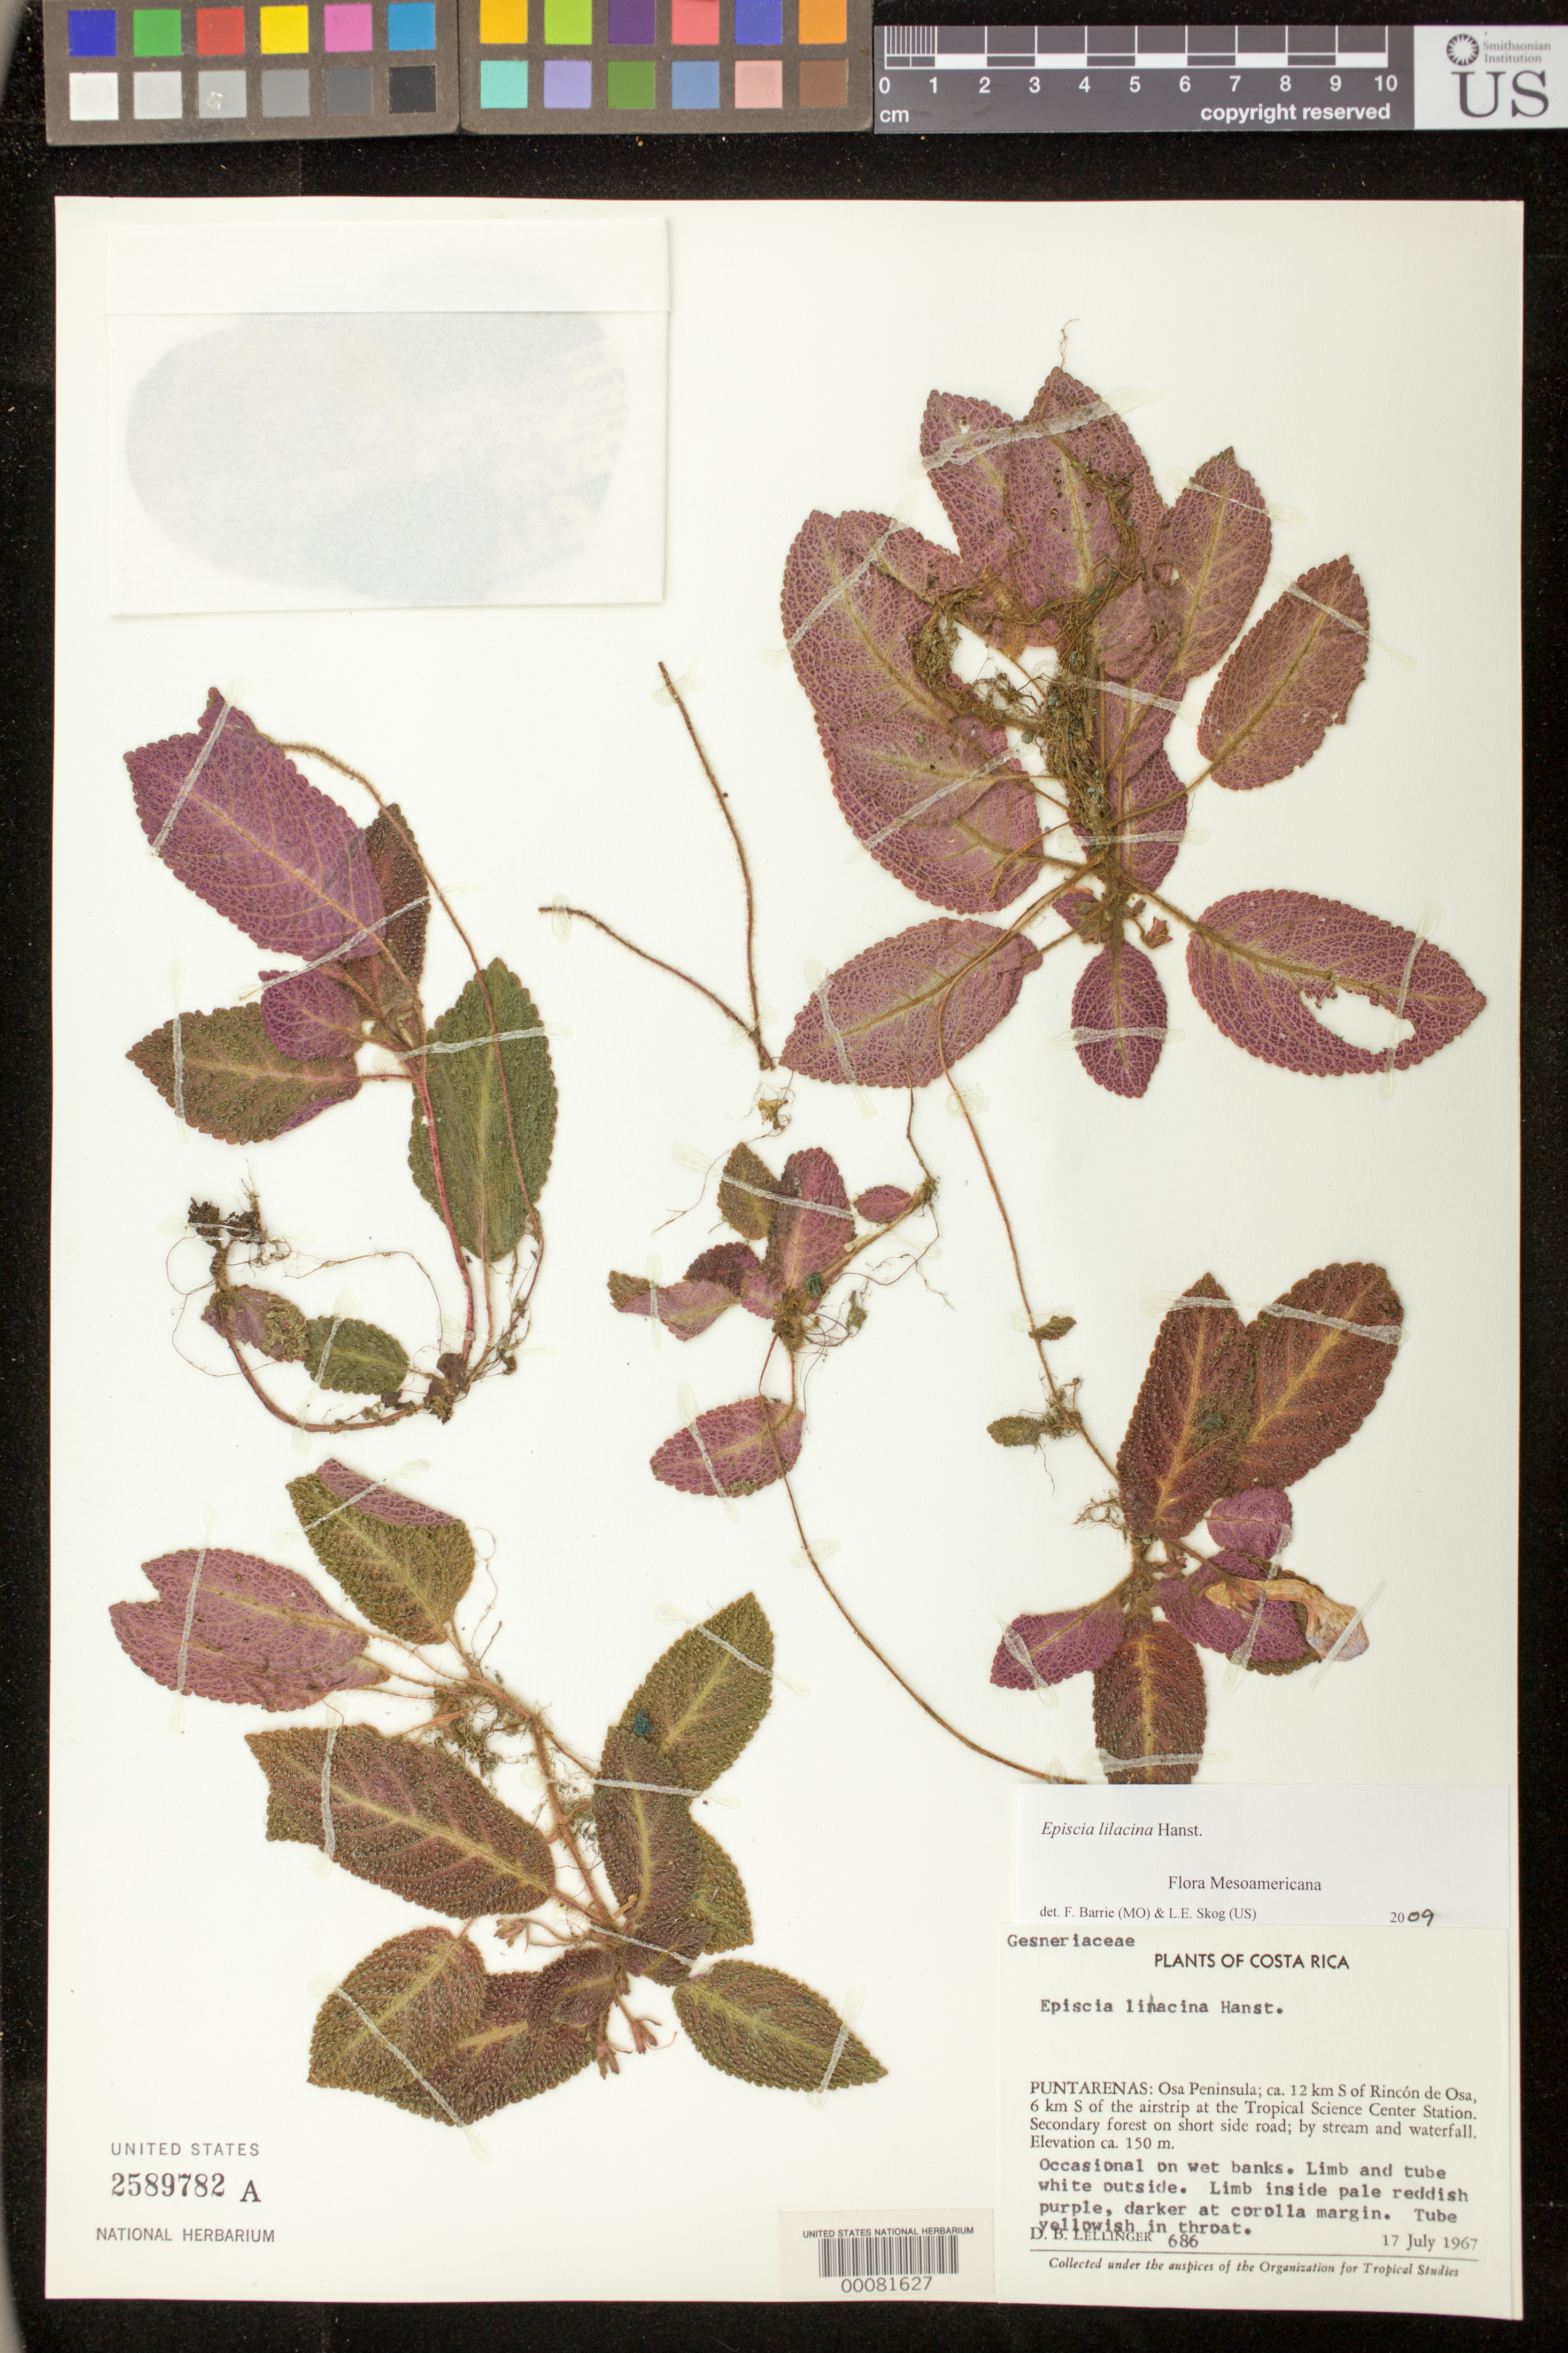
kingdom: Plantae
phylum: Tracheophyta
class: Magnoliopsida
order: Lamiales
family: Gesneriaceae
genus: Episcia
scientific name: Episcia lilacina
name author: Hanst.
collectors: D. B. Lellinger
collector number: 686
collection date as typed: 17 Jul 1967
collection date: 1967-07-17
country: Costa Rica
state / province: Puntarenas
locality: Osa Peninsula, about 12 km S of Rincon de Osa, 6 km S of the airstrip at the tropical science center station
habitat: Secondary forest on short side road, by stream and waterfall; occasional on wet banks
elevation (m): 150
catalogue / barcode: US 2589782A